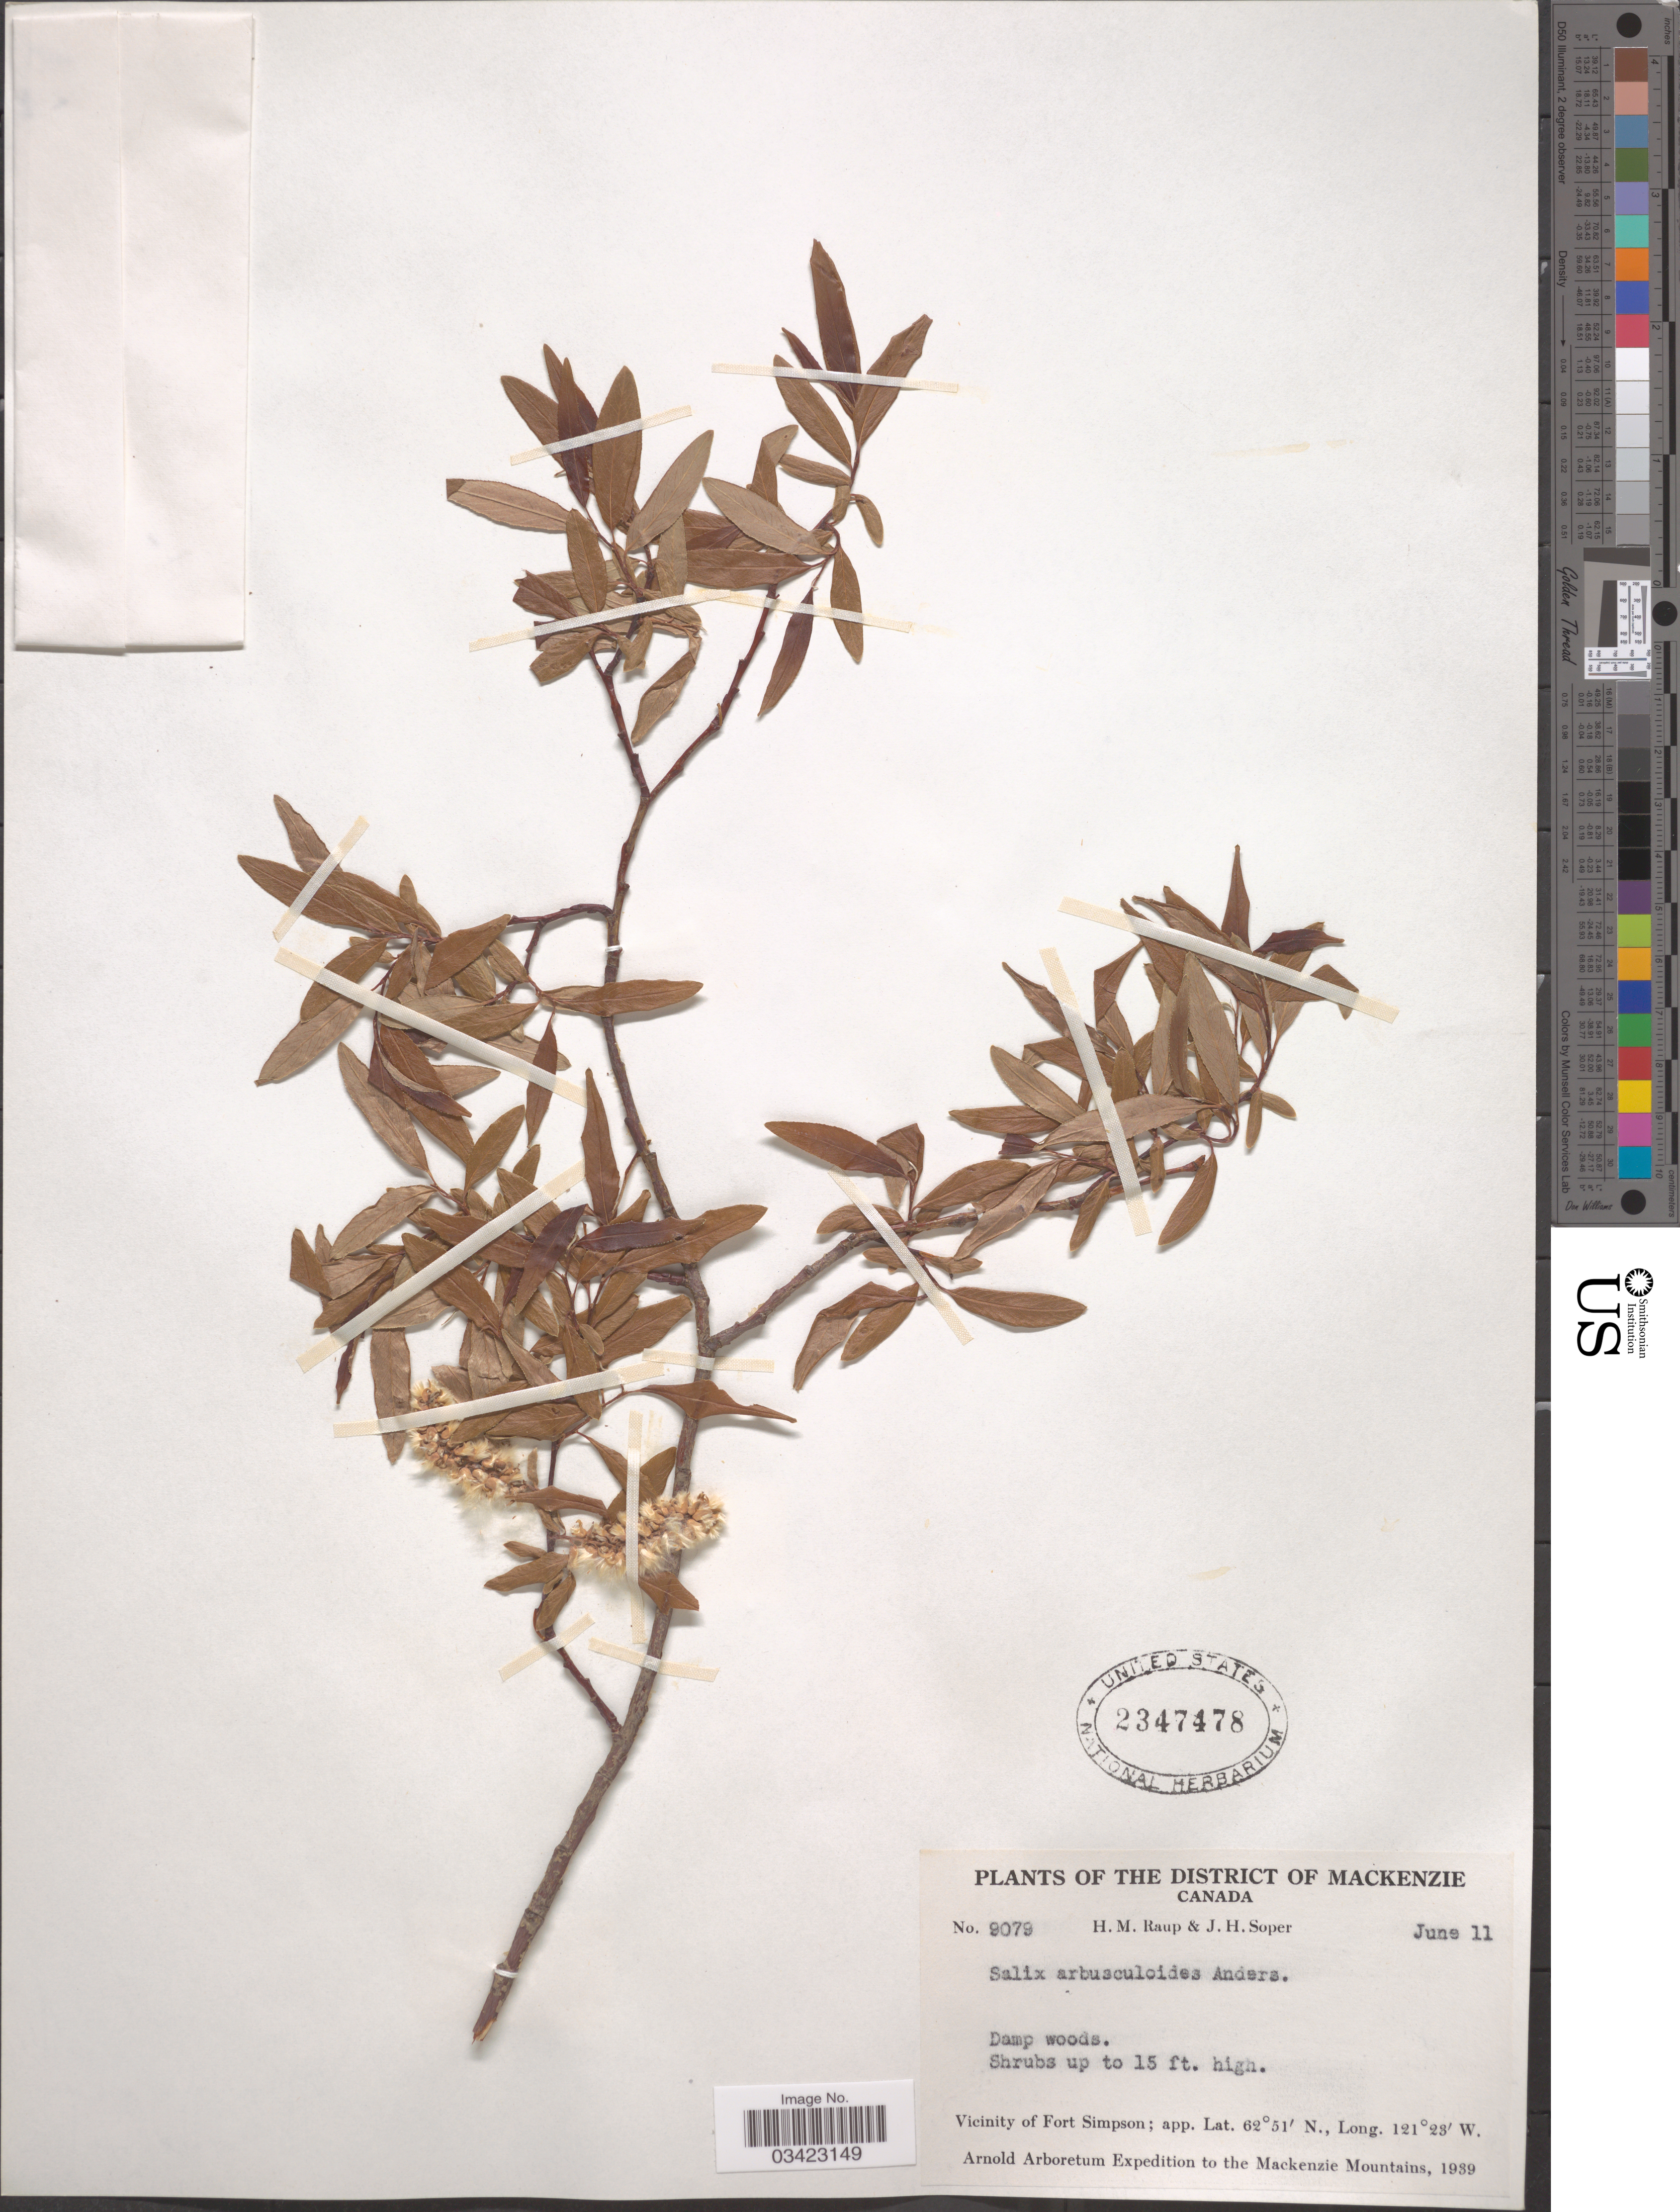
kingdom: Plantae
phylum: Tracheophyta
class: Magnoliopsida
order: Malpighiales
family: Salicaceae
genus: Salix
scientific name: Salix arbusculoides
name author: Andersson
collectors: H. Raup & J. H. Soper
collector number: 9079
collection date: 1939-06-11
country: Canada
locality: The District of Mackenzie. Vicinity of Fort Simpson. Mackenzie Mountains.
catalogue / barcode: US 2347478